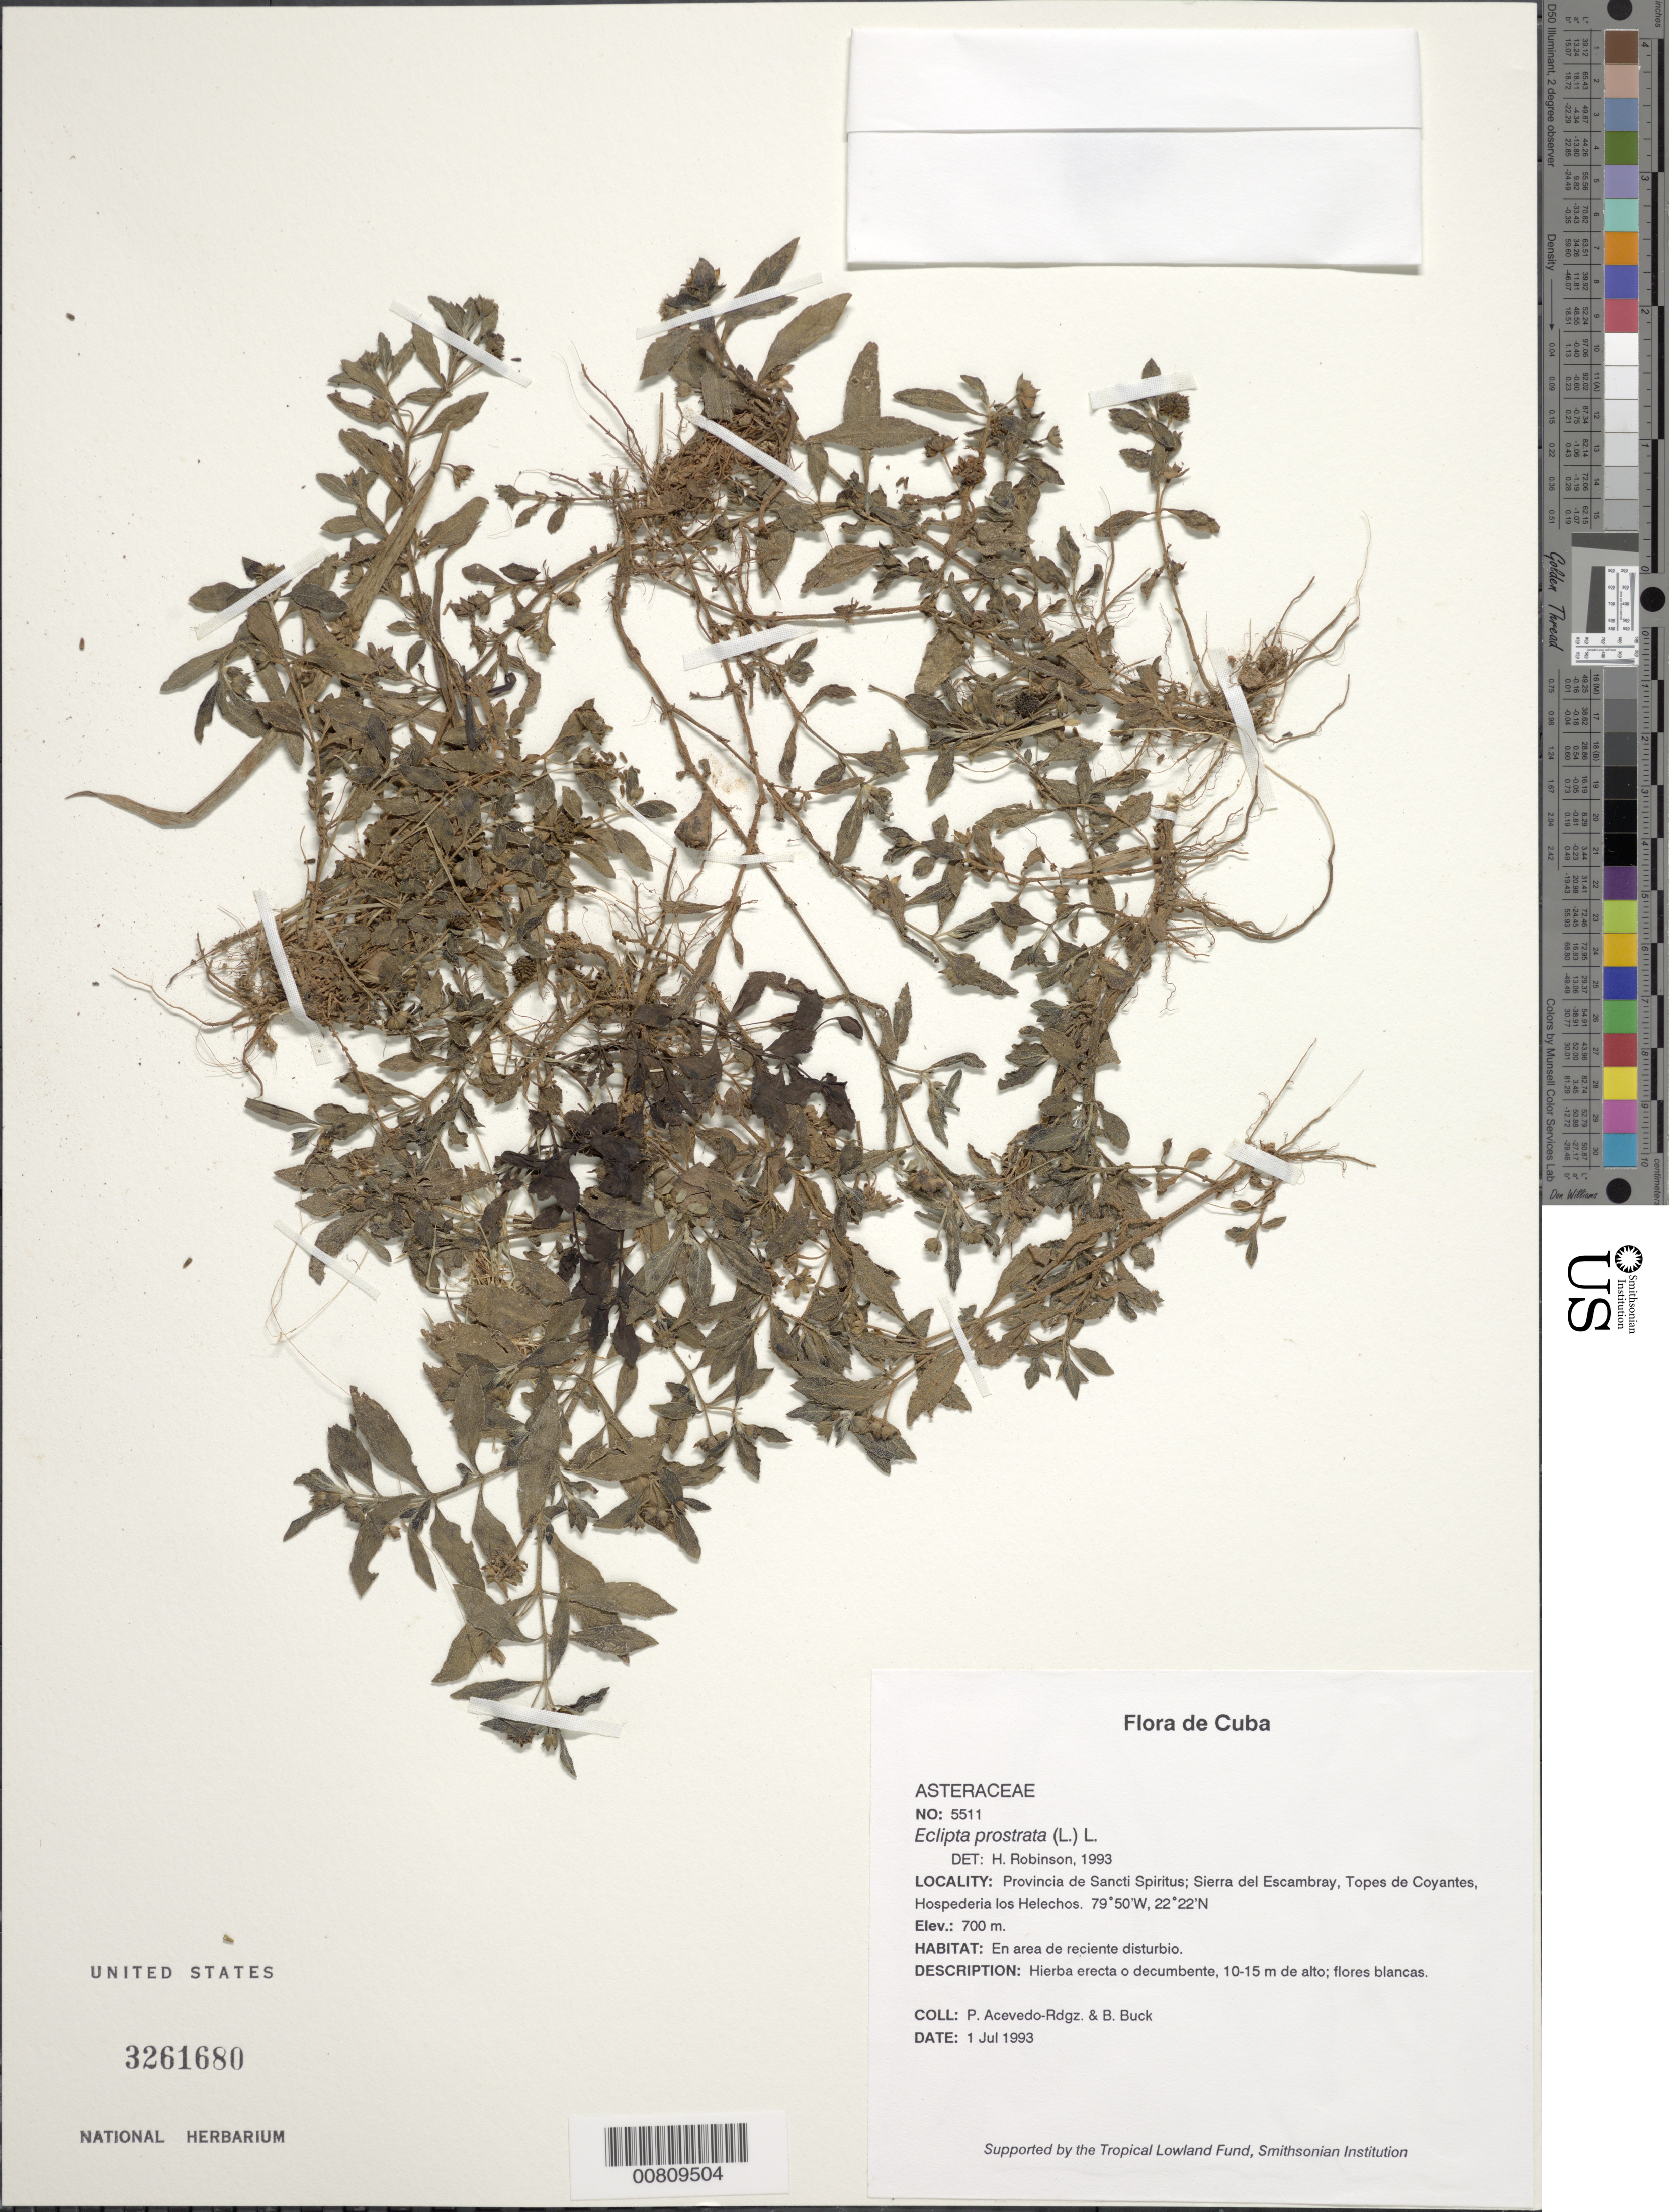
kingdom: Plantae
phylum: Tracheophyta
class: Magnoliopsida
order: Asterales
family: Asteraceae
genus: Eclipta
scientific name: Eclipta prostrata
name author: (L.) L.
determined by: Robinson, Harold E., (US)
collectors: P. Acevedo-Rodr. & B. Buck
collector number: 5511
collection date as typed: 01 Jul 1993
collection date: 1993-07-01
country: Cuba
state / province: Sancti Spiritus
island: Cuba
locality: Sierra del Escambray, Topes de Coyantes, Hospederia los Helechos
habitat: En area de reciente disturbio.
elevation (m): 700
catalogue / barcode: US 3261680